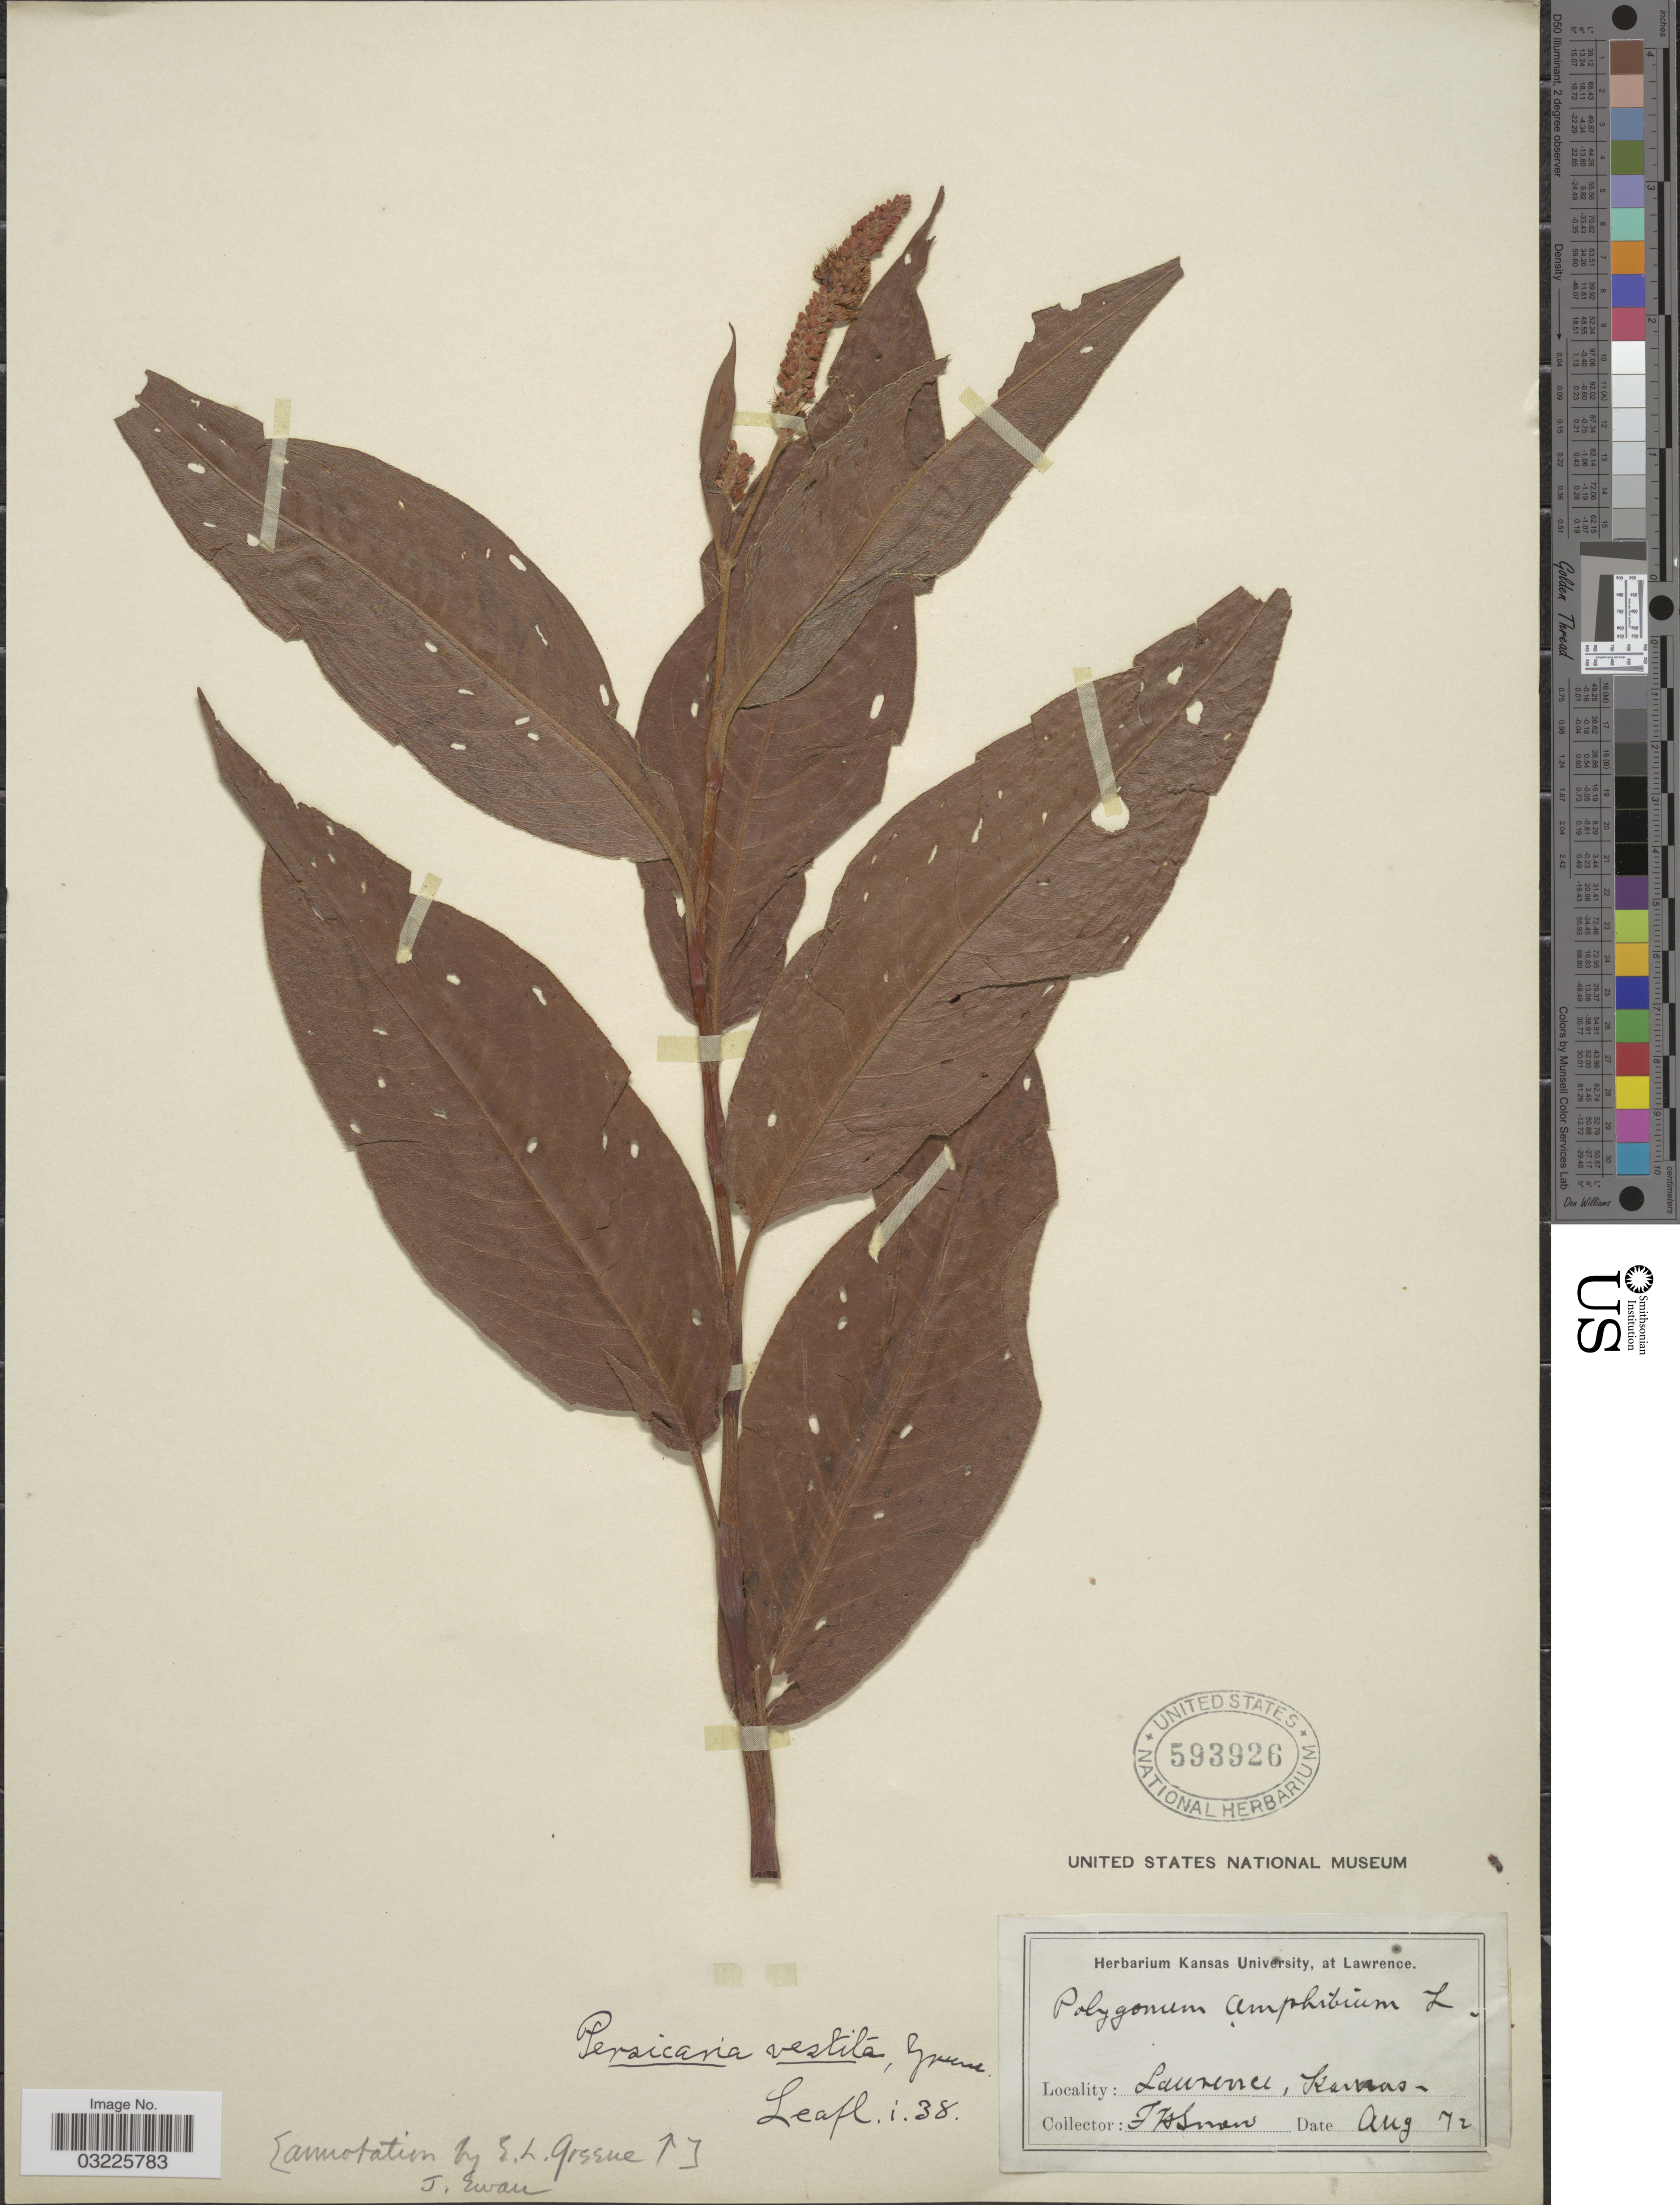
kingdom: Plantae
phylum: Tracheophyta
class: Magnoliopsida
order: Caryophyllales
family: Polygonaceae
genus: Persicaria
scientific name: Persicaria coccinea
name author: (Muhl. ex Willd.) Greene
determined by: Atha, D. E.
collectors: F. H. Snow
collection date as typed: Transcribed d/m/y: /8/72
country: United States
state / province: Kansas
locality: Lawrence.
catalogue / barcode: US 593926